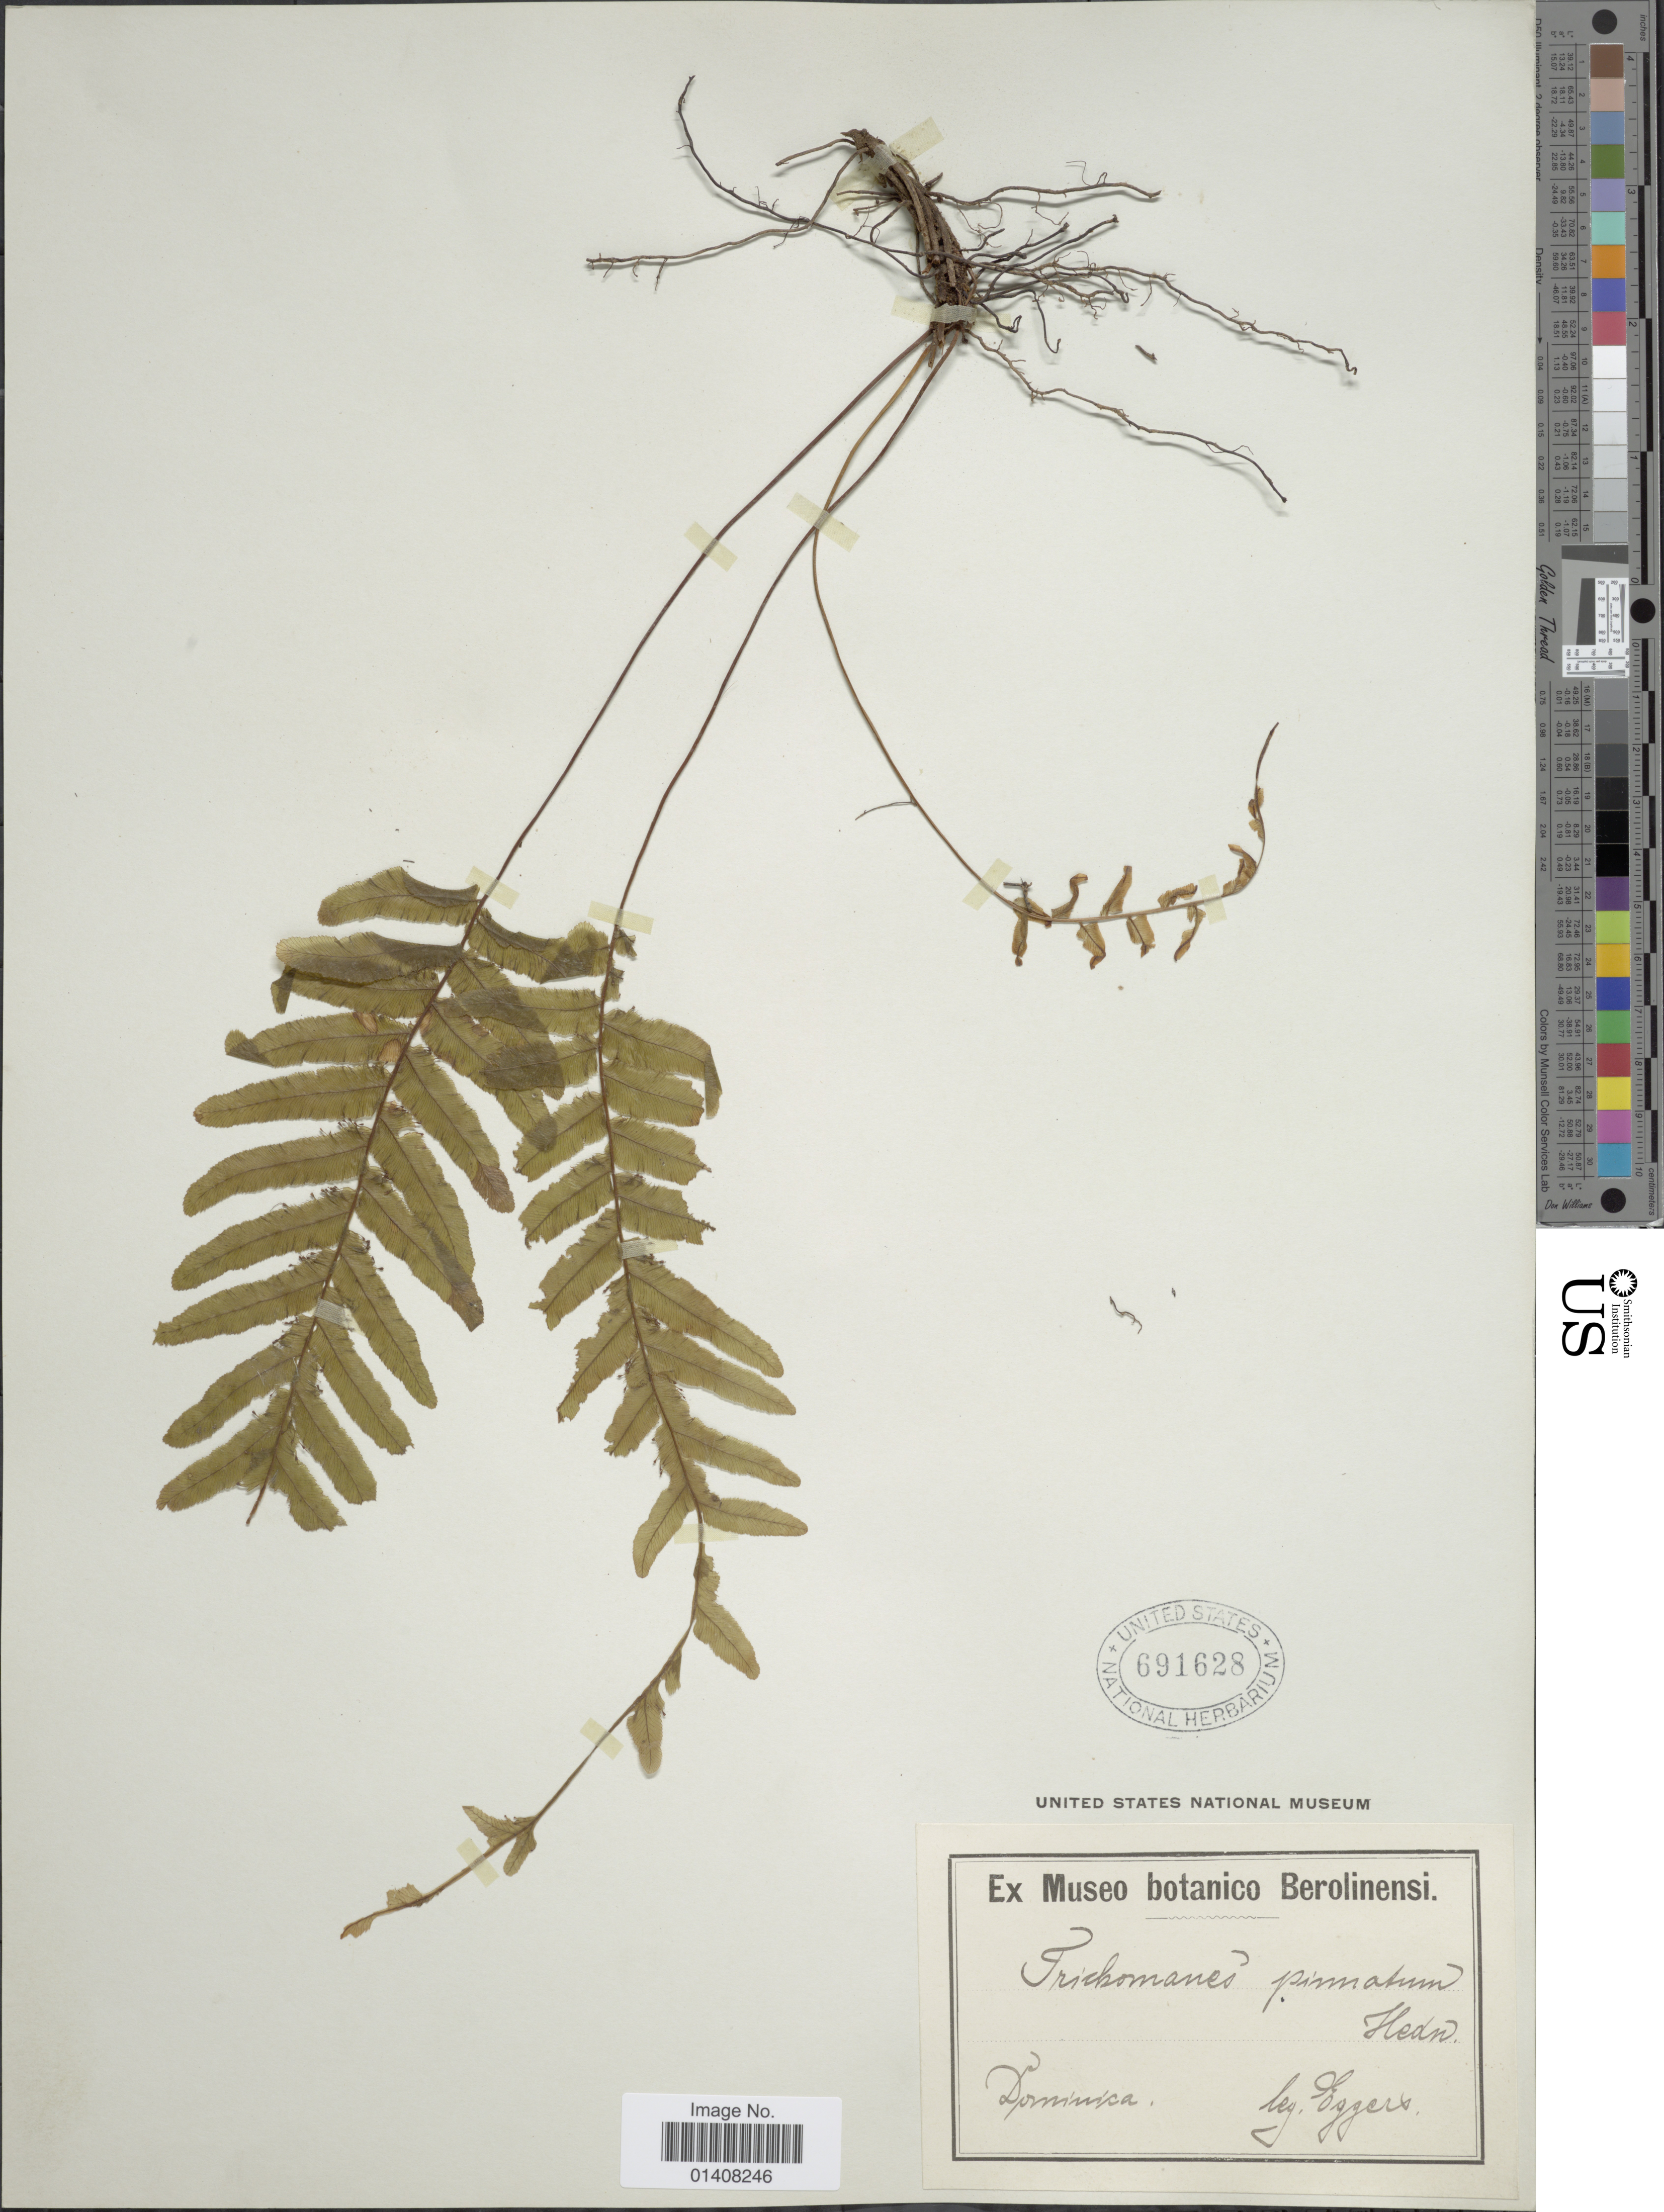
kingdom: Plantae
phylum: Tracheophyta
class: Polypodiopsida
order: Hymenophyllales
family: Hymenophyllaceae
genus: Trichomanes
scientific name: Trichomanes pinnatum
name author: Hedw.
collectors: -. Eggers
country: Dominica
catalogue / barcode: US 691628